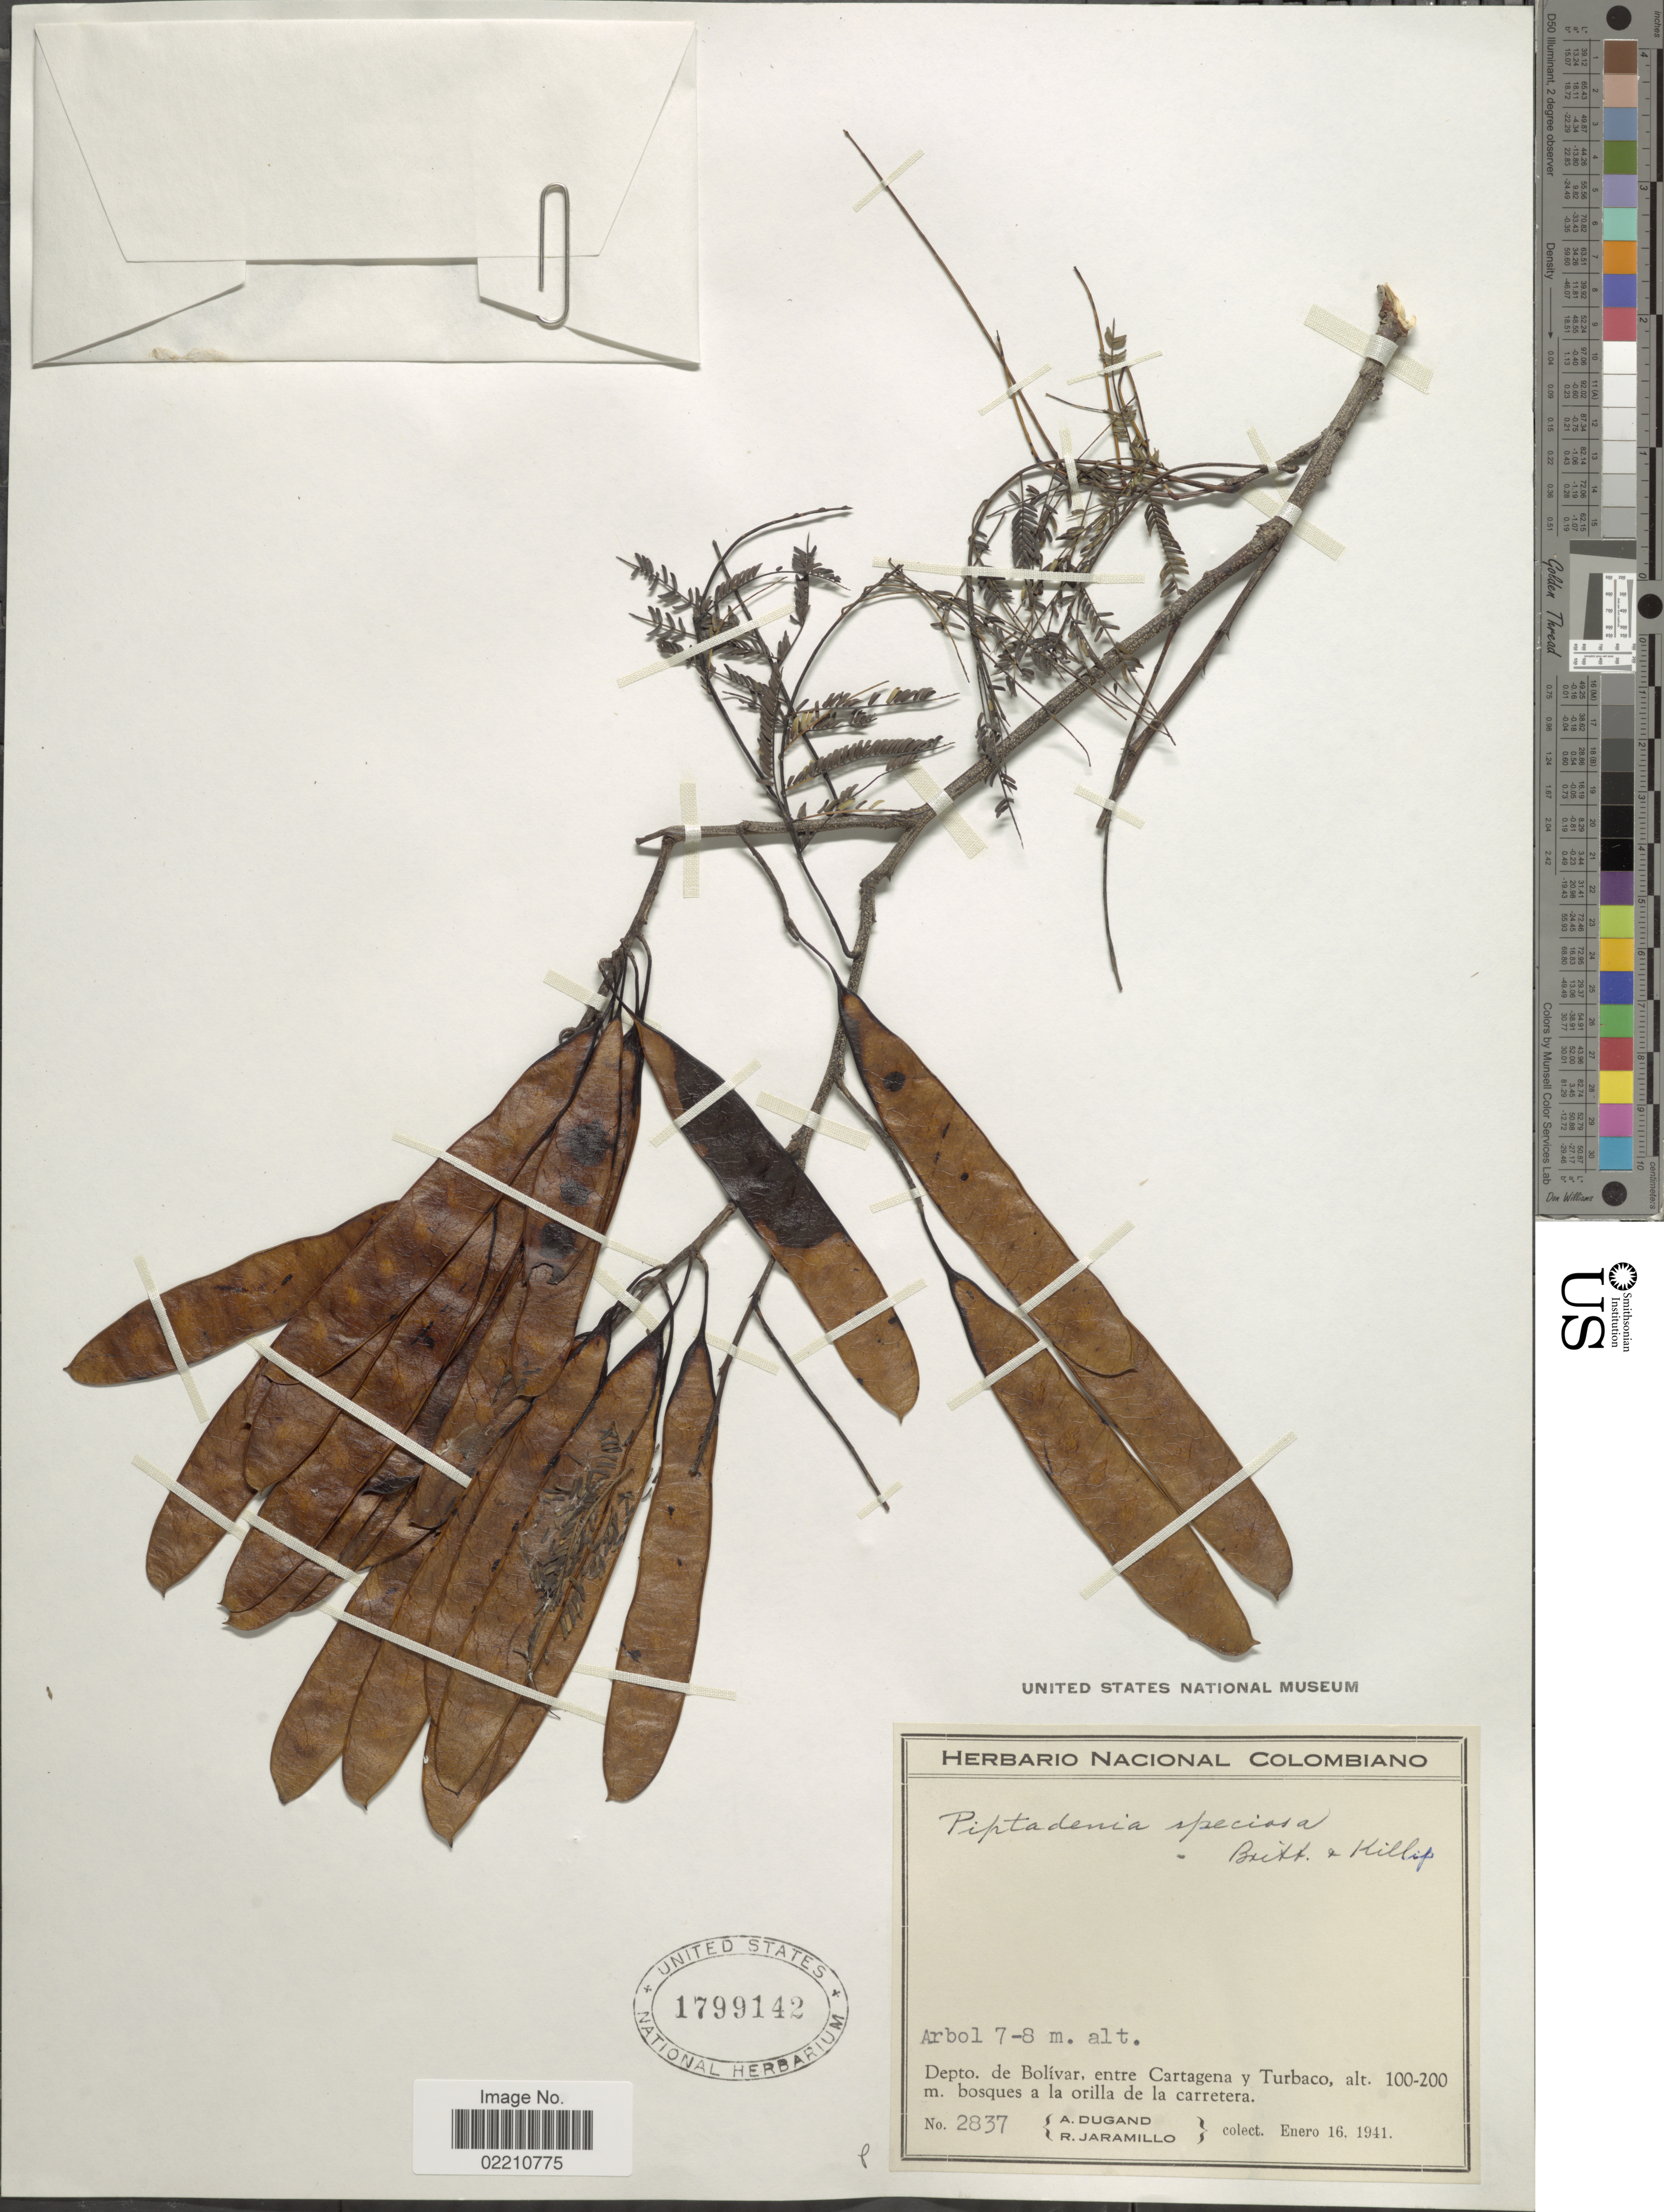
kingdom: Plantae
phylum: Tracheophyta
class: Magnoliopsida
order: Fabales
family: Fabaceae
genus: Lachesiodendron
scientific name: Lachesiodendron viridiflorum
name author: (Kunth) P.G. Ribeiro et al.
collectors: A. Dugand & R. Jaramillo M.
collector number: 2837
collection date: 1941-01-16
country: Colombia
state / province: Bolívar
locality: Depto. de Bolívar, entre Cartagena y Turbaco, bosques a la orilla de la carretera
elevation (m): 100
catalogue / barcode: US 1799142